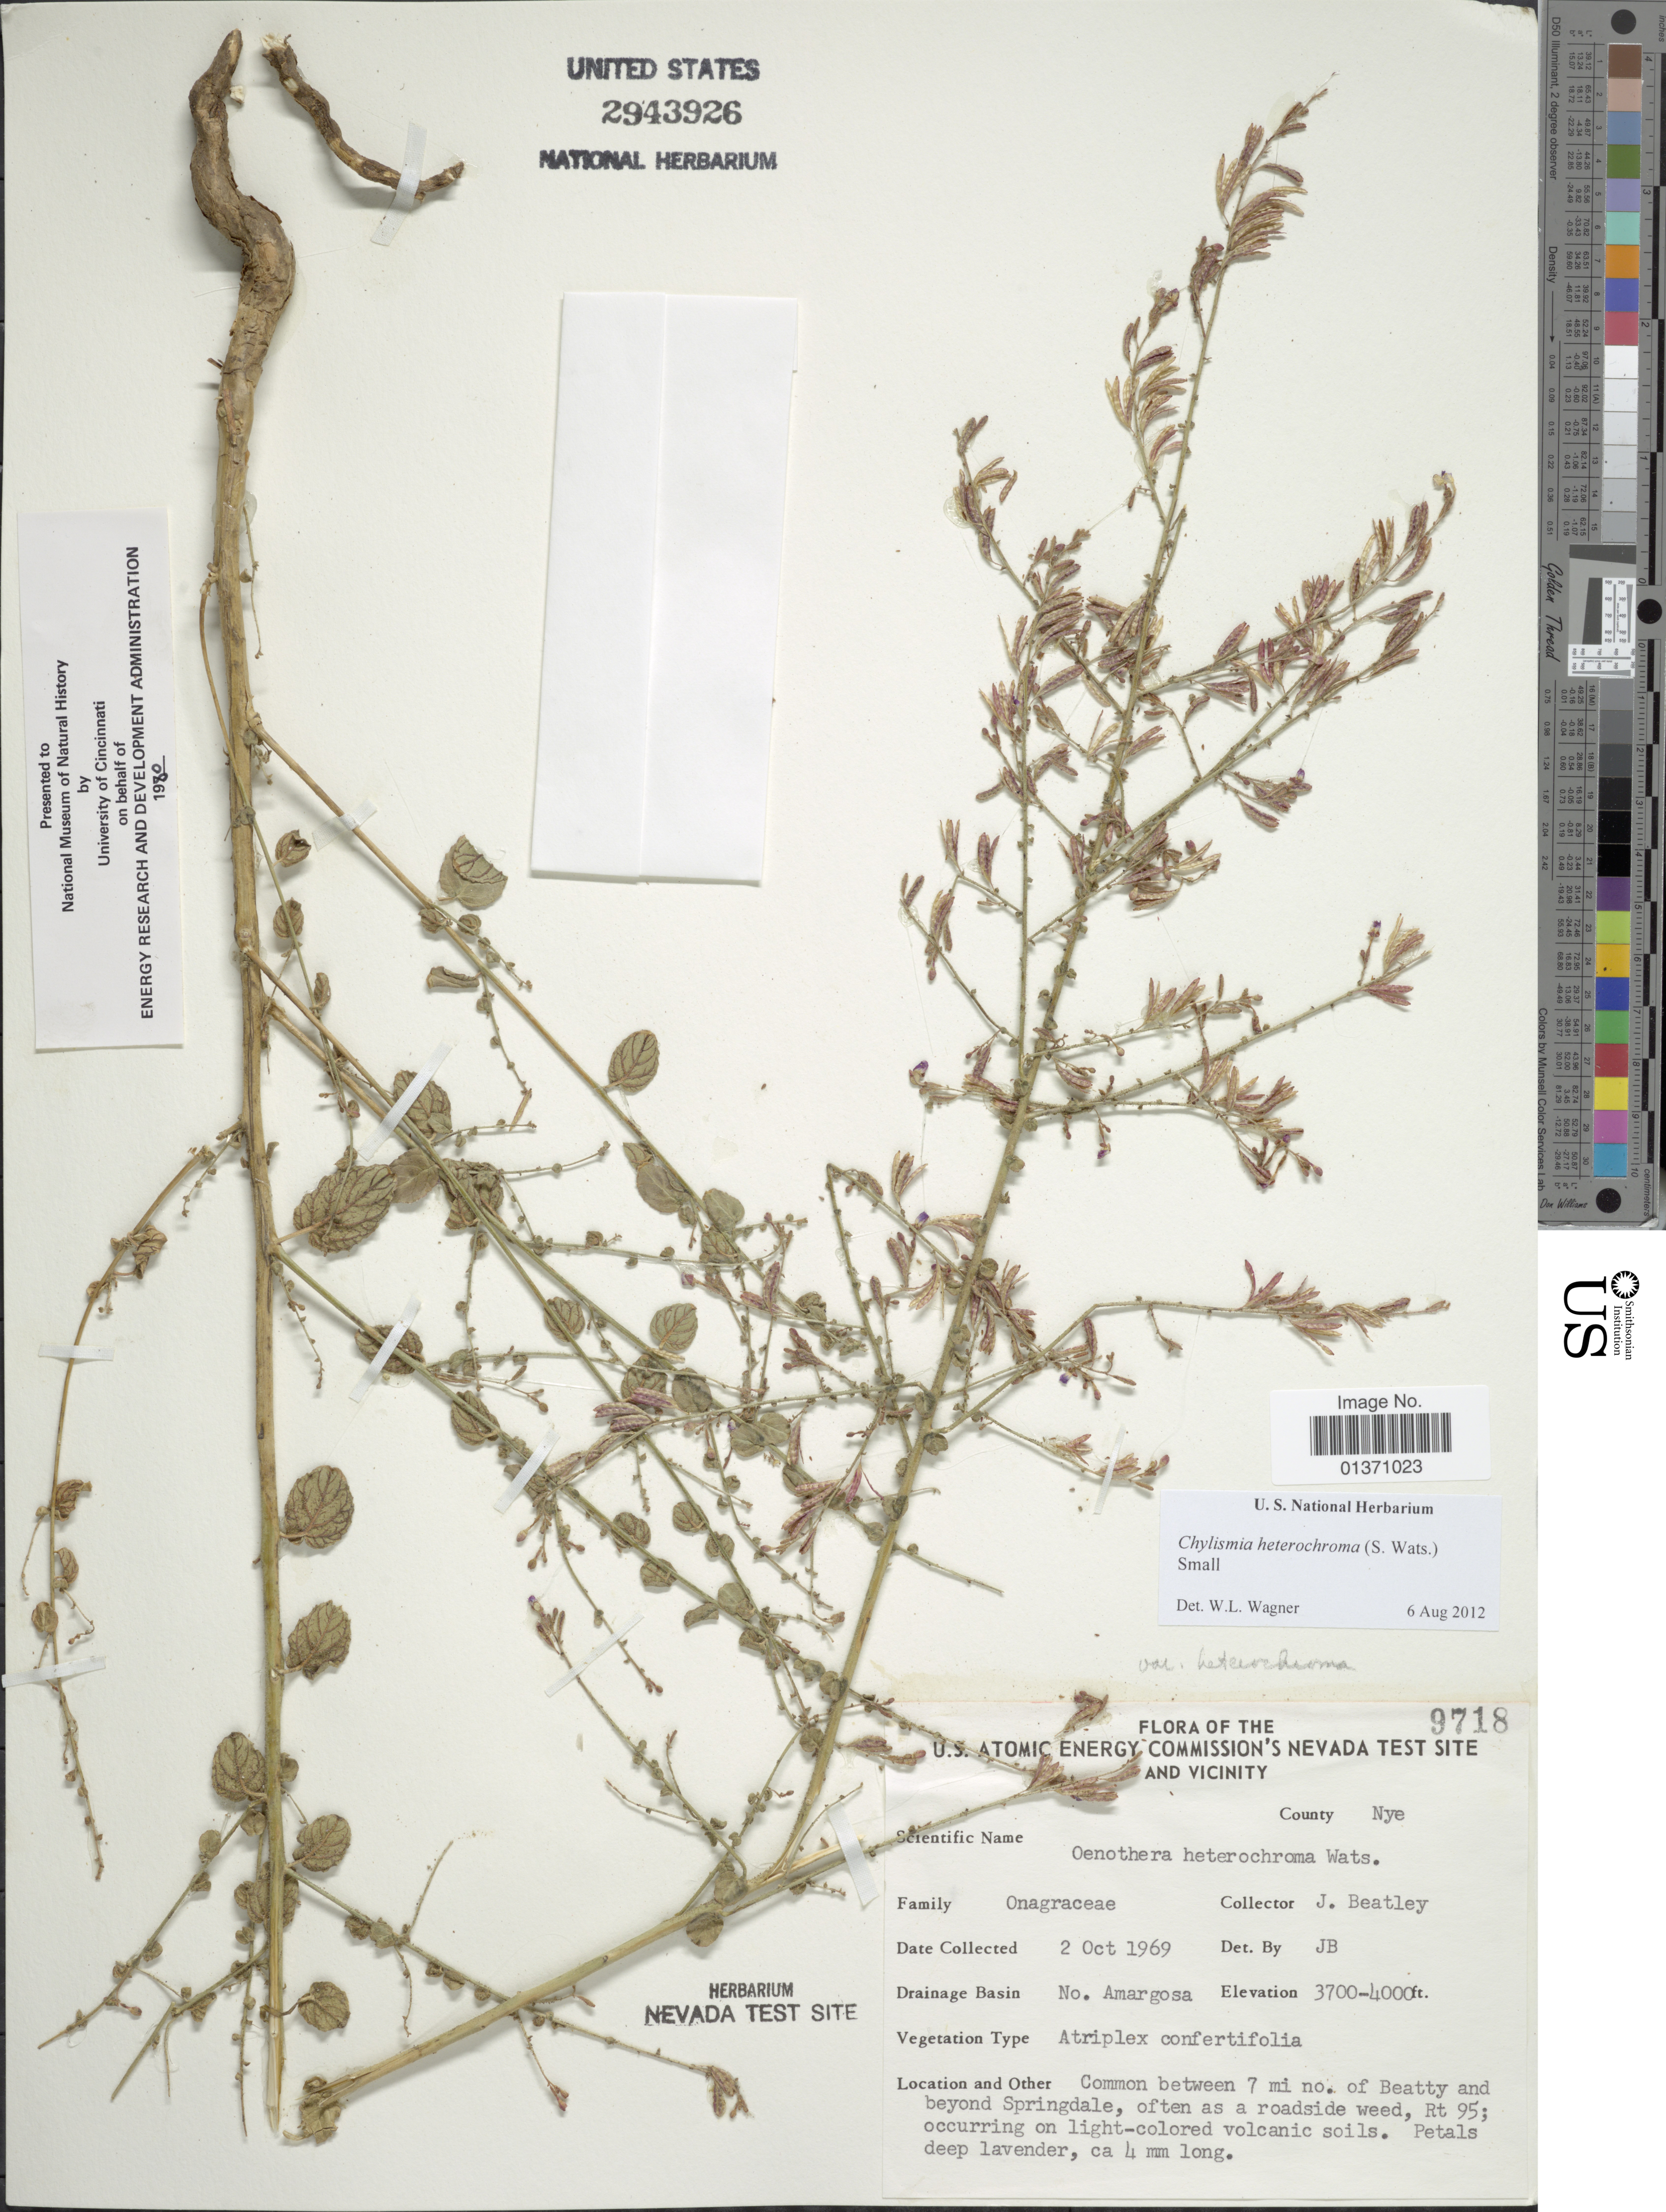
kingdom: Plantae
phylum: Tracheophyta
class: Magnoliopsida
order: Myrtales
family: Onagraceae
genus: Chylismia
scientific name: Chylismia heterochroma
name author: (S. Watson) Small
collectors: J. C. Beatley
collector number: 9718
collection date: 1969-10-02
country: United States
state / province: Nevada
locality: U. S. Atomic Energy Commission's Nevada Test Site and Vicinity, No. Amargosa, common between 7 mi no. of Beatty and beyond Springdale, often as a roadside weed, Rt 95, County Nye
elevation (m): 1128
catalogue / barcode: US 2943926